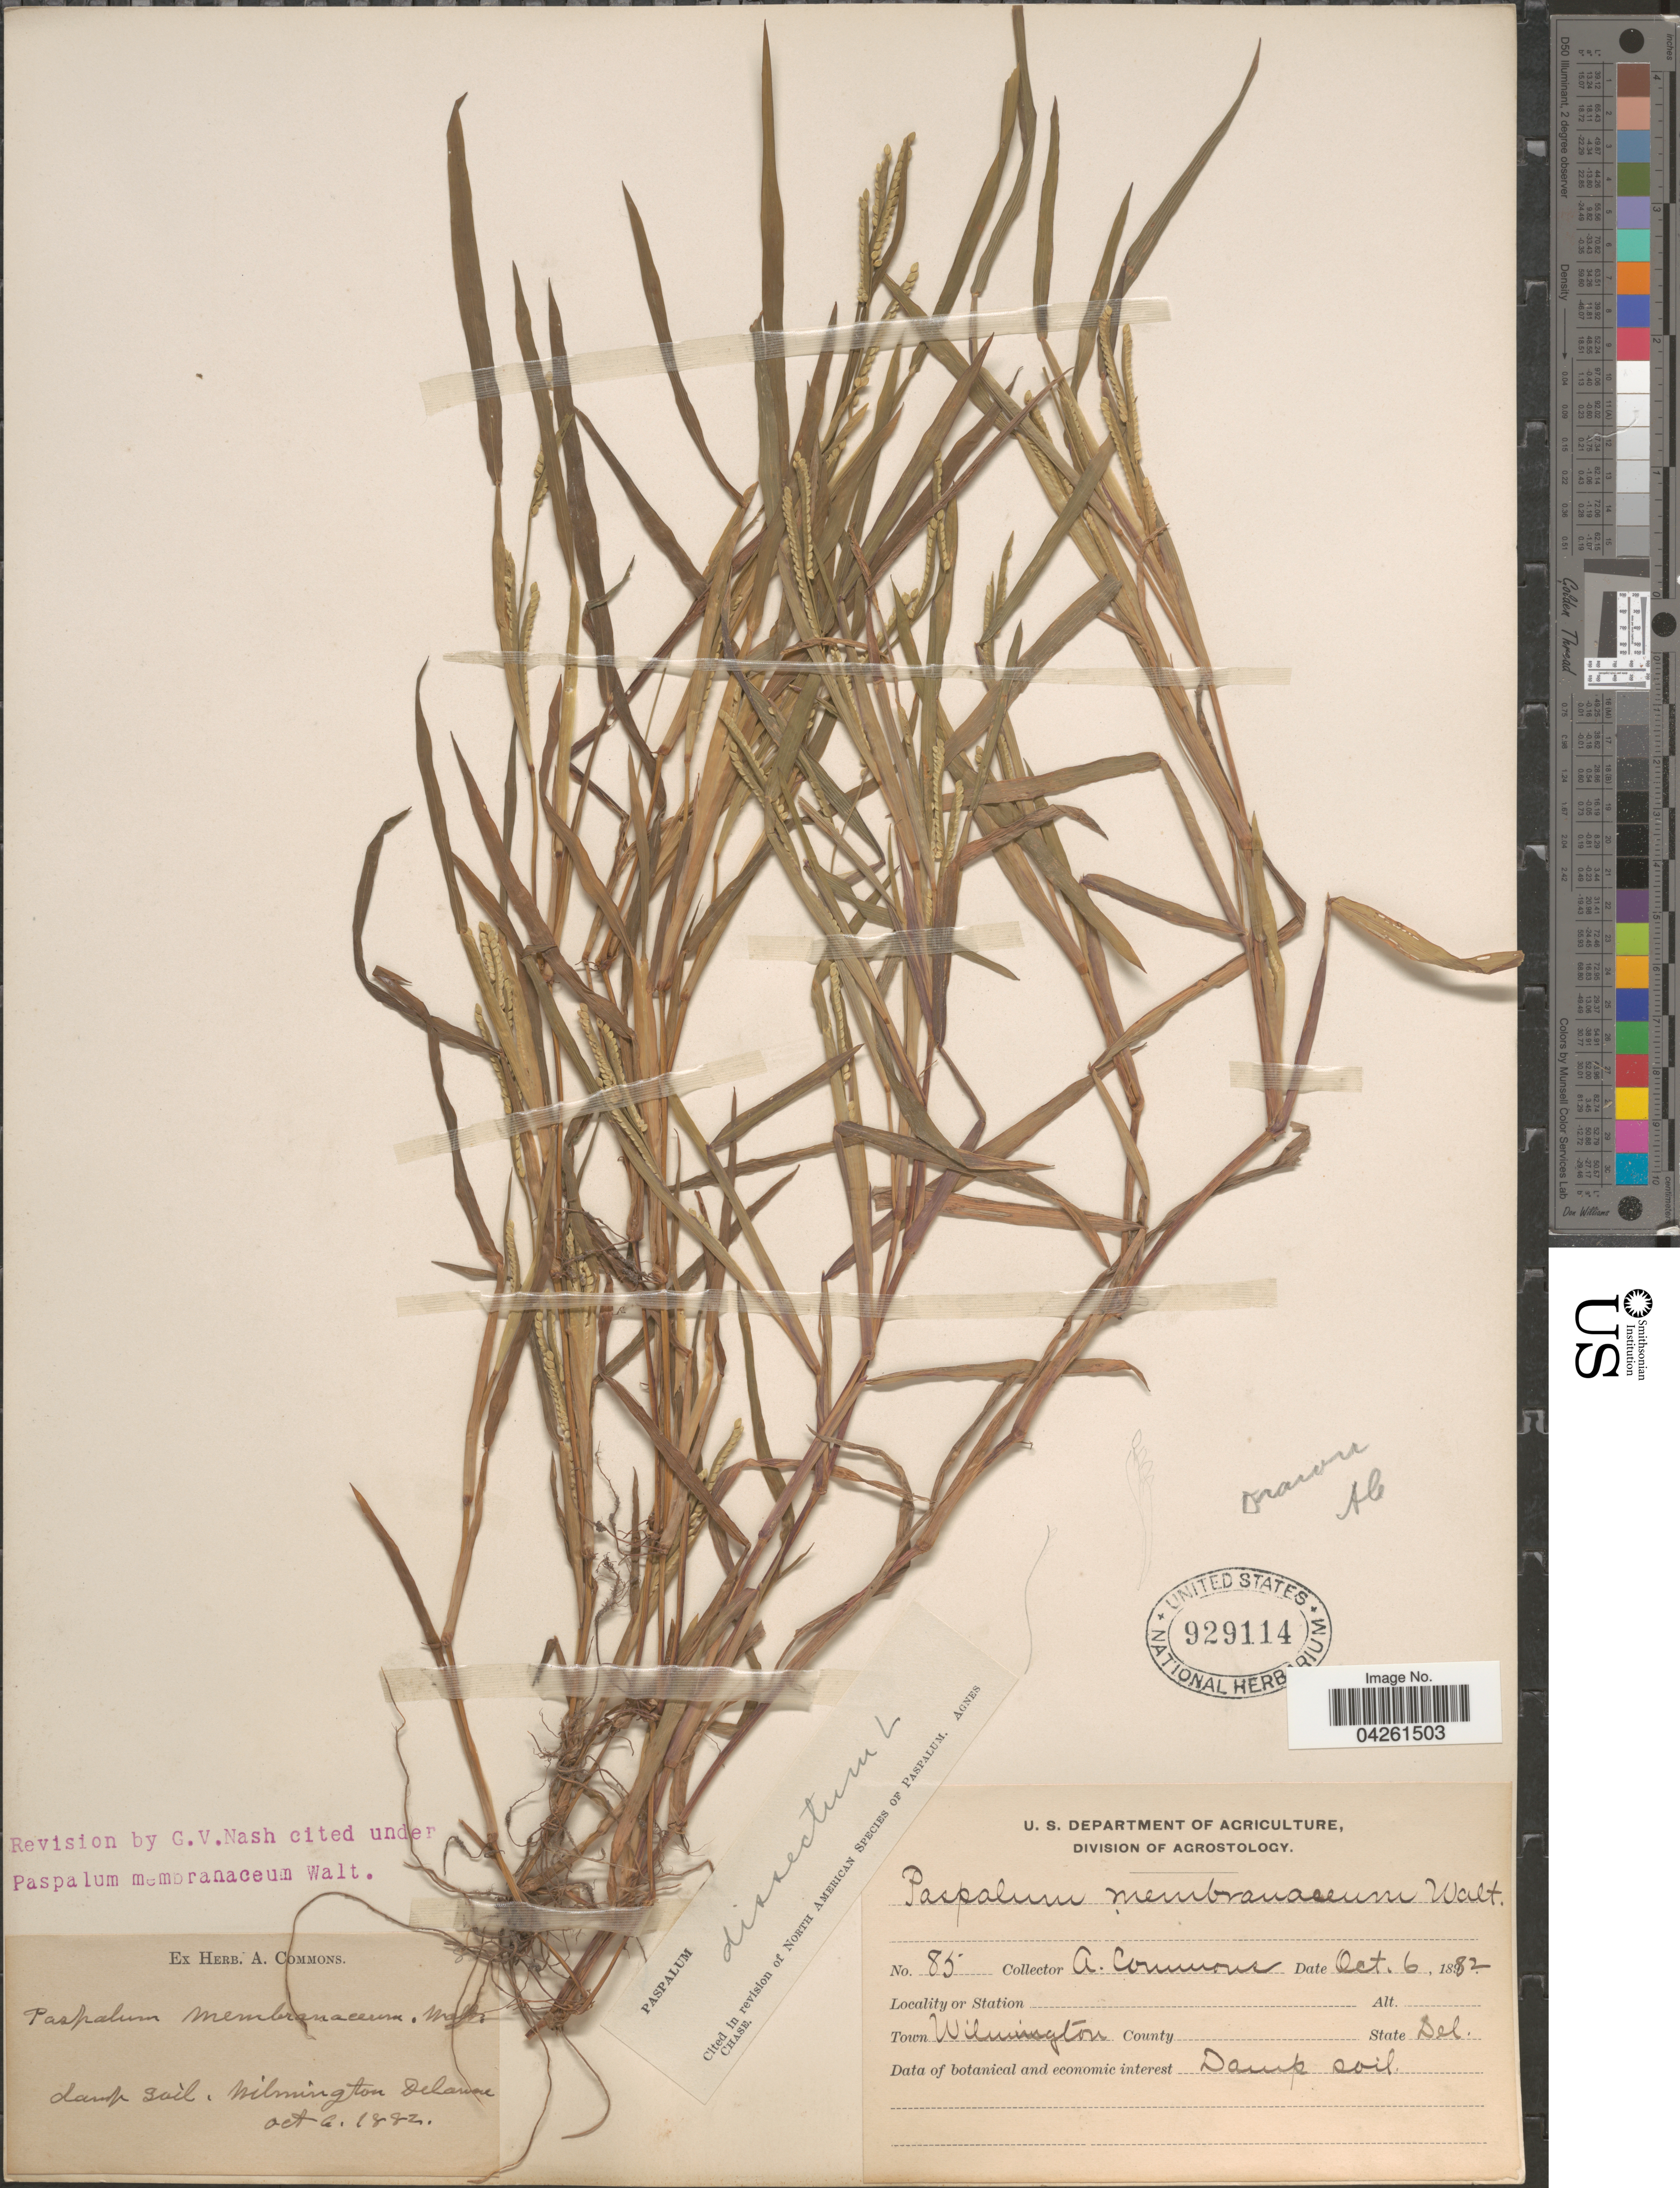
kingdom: Plantae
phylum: Tracheophyta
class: Liliopsida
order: Poales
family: Poaceae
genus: Paspalum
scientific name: Paspalum dissectum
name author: (L.) L.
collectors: A. Commons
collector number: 85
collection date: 1882-10-06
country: United States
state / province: Delaware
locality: Town Washington.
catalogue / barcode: US 929114